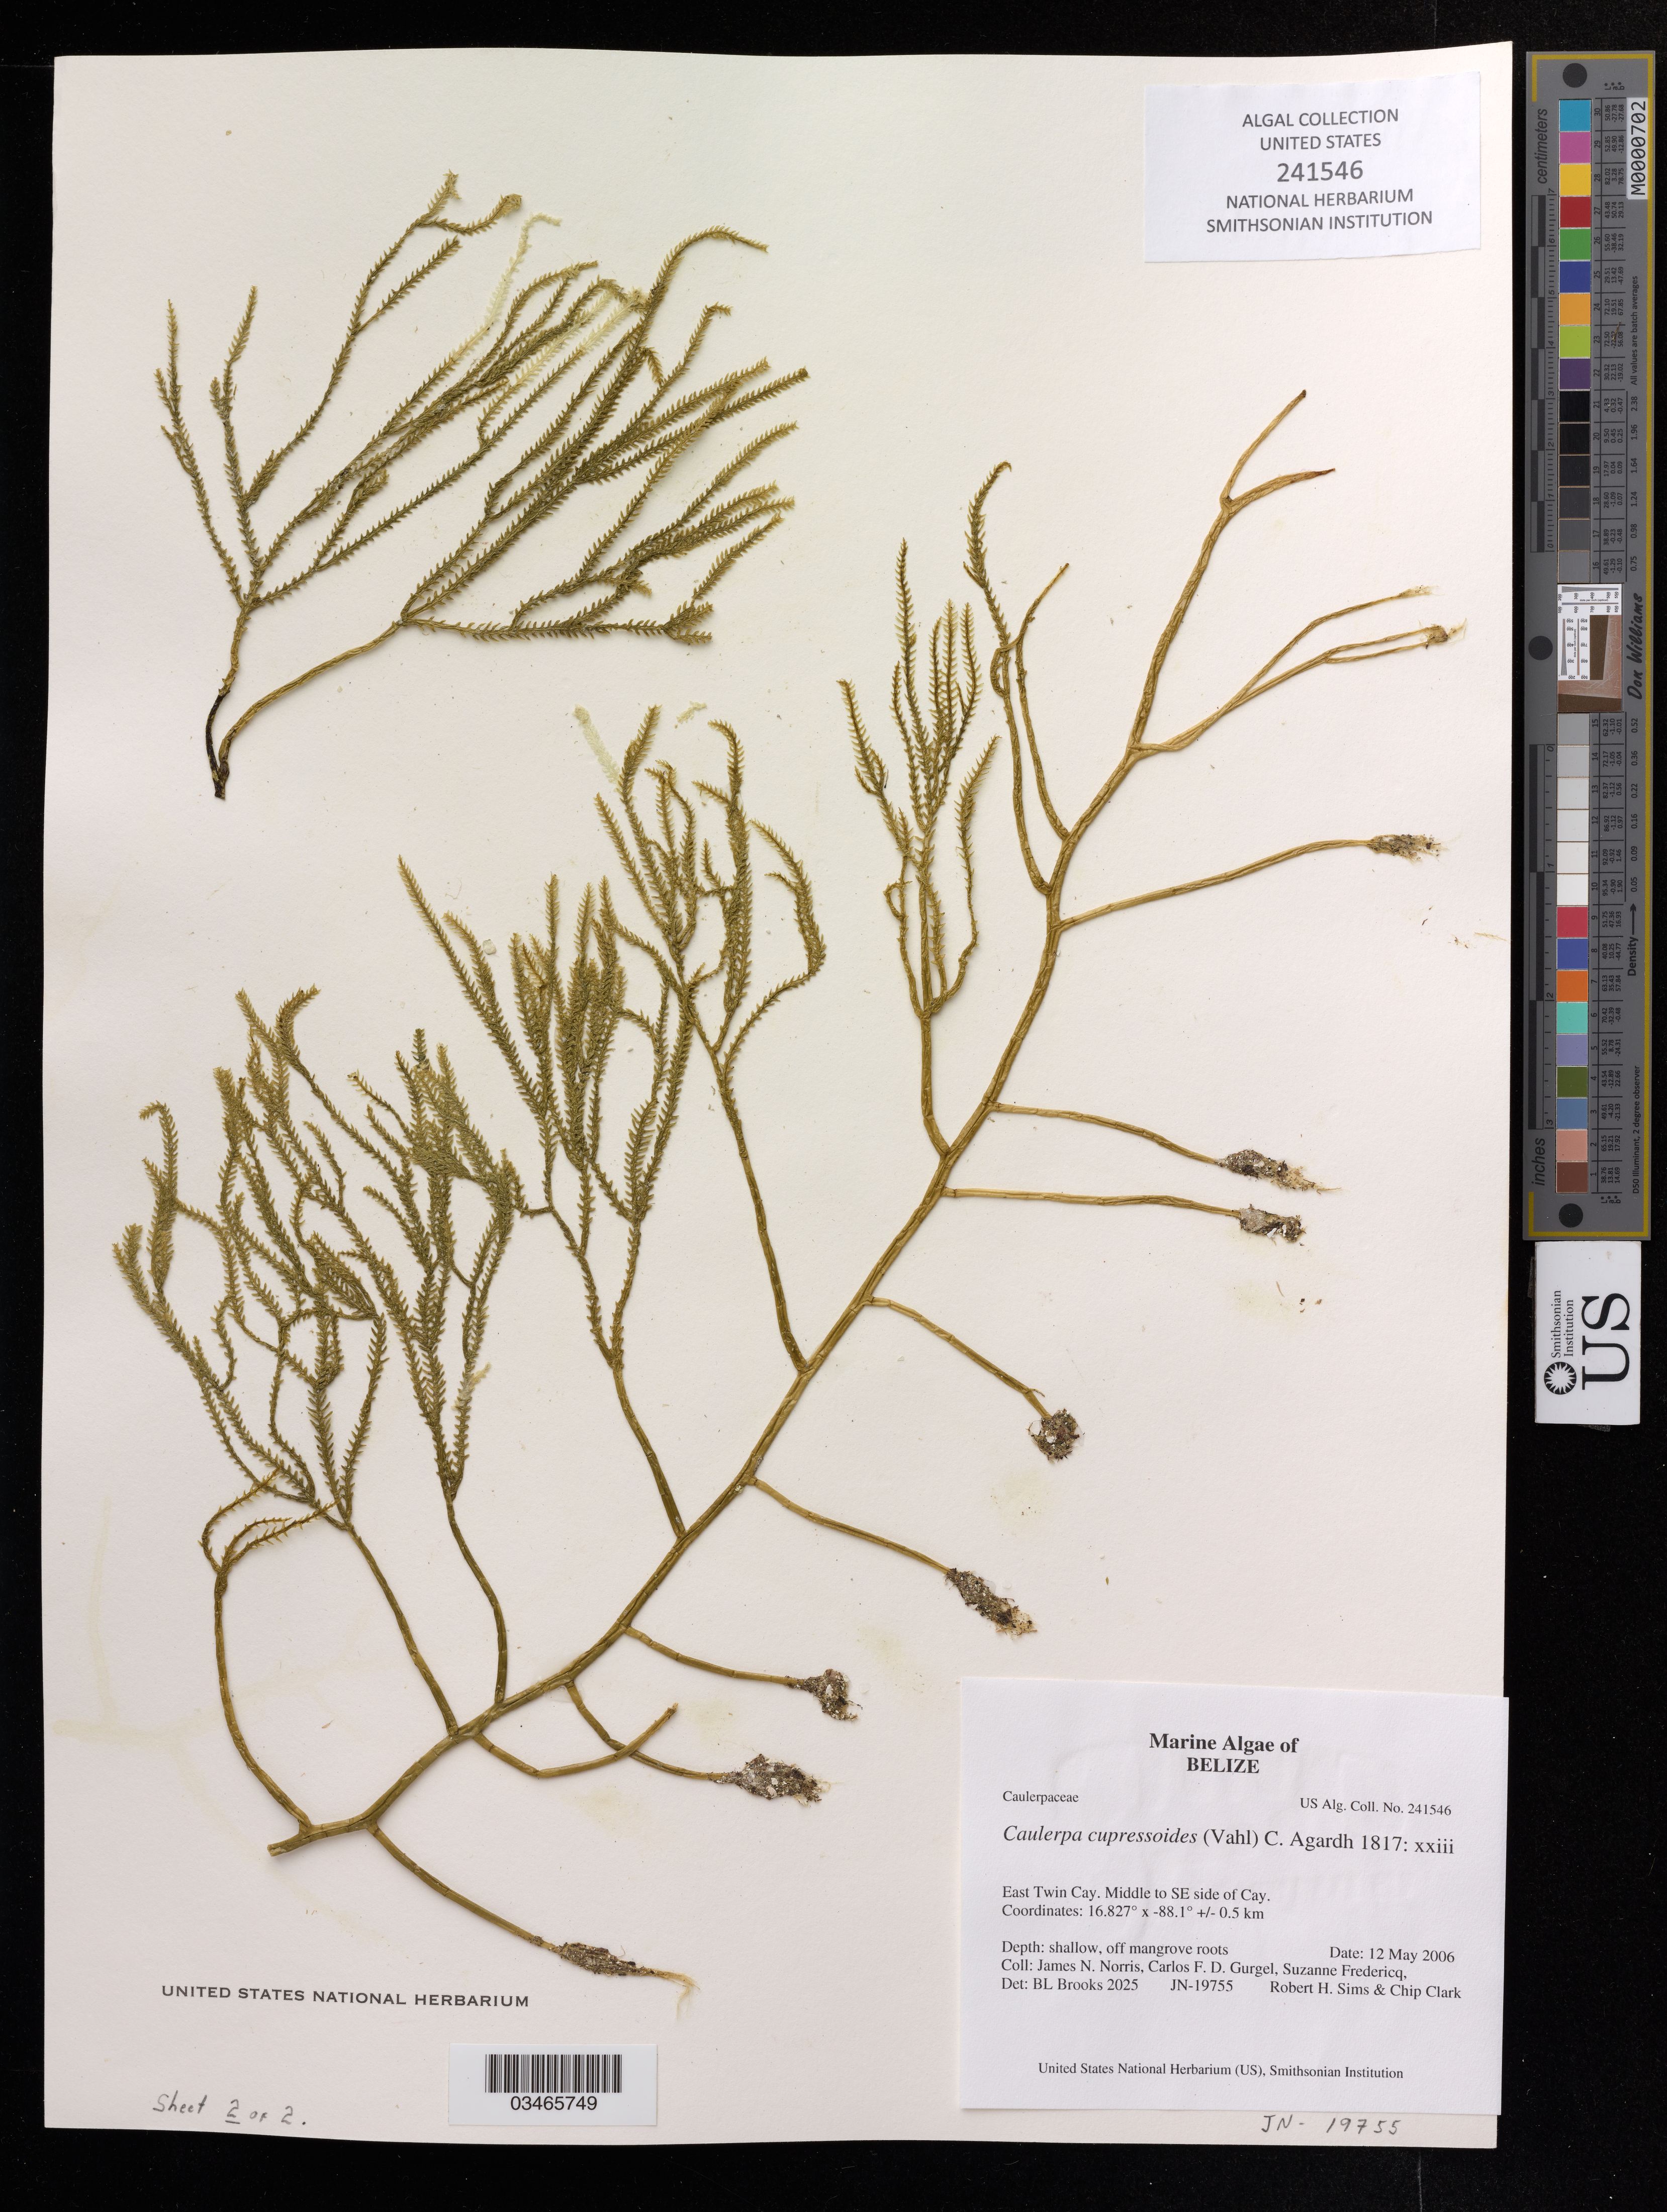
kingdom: Plantae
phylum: Chlorophyta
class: Ulvophyceae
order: Bryopsidales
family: Caulerpaceae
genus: Caulerpa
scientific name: Caulerpa cupressoides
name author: (Vahl) C. Agardh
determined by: Brooks, B. L., (BOT), Smithsonian Institution - National Museum of Natural History (UNITED STATES)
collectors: J. Norris, C. Gurgel, S. Fredericq & R. H. Sims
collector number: JN-19755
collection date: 2006-05-12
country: Belize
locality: Twin Cay, Middle to SE side of Cay.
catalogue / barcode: US 241546